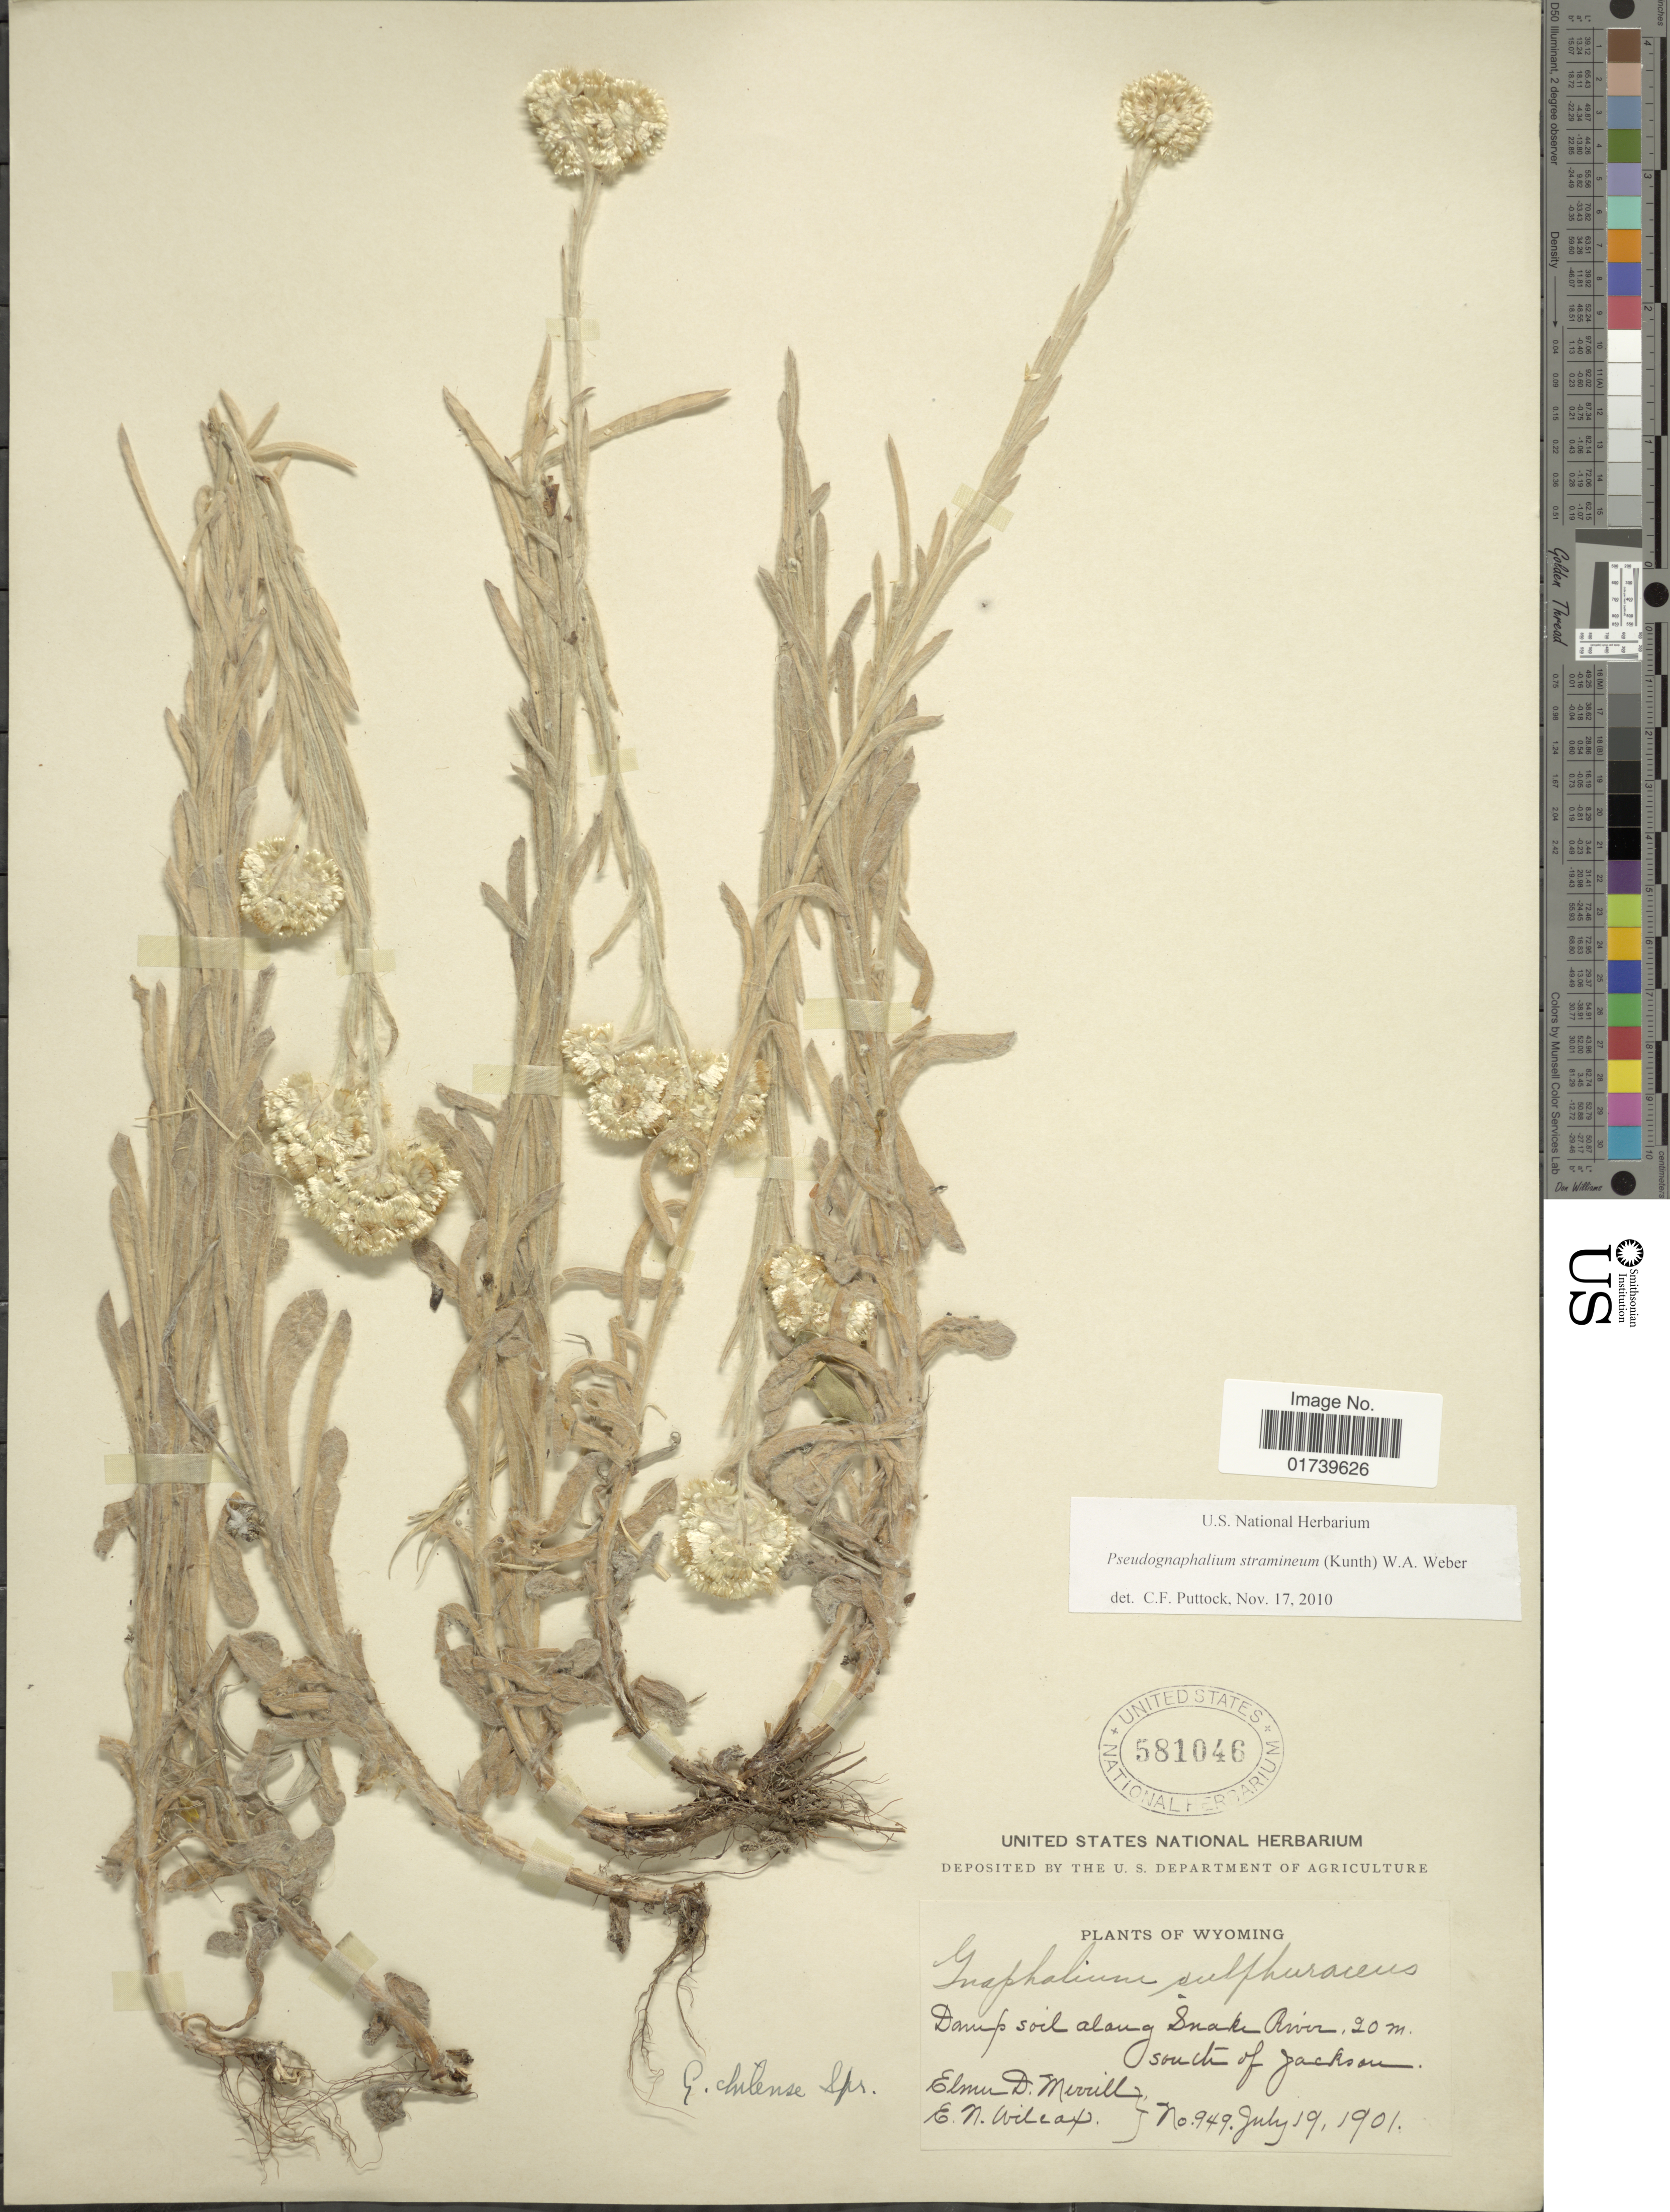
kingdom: Plantae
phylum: Tracheophyta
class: Magnoliopsida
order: Asterales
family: Asteraceae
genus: Pseudognaphalium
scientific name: Pseudognaphalium stramineum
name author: (Kunth) Anderb.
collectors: E. D. Merrill & E. Wileax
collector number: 949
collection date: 1901-07-19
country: United States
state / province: Wyoming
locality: Along Snake River, south of Jackson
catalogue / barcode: US 581046